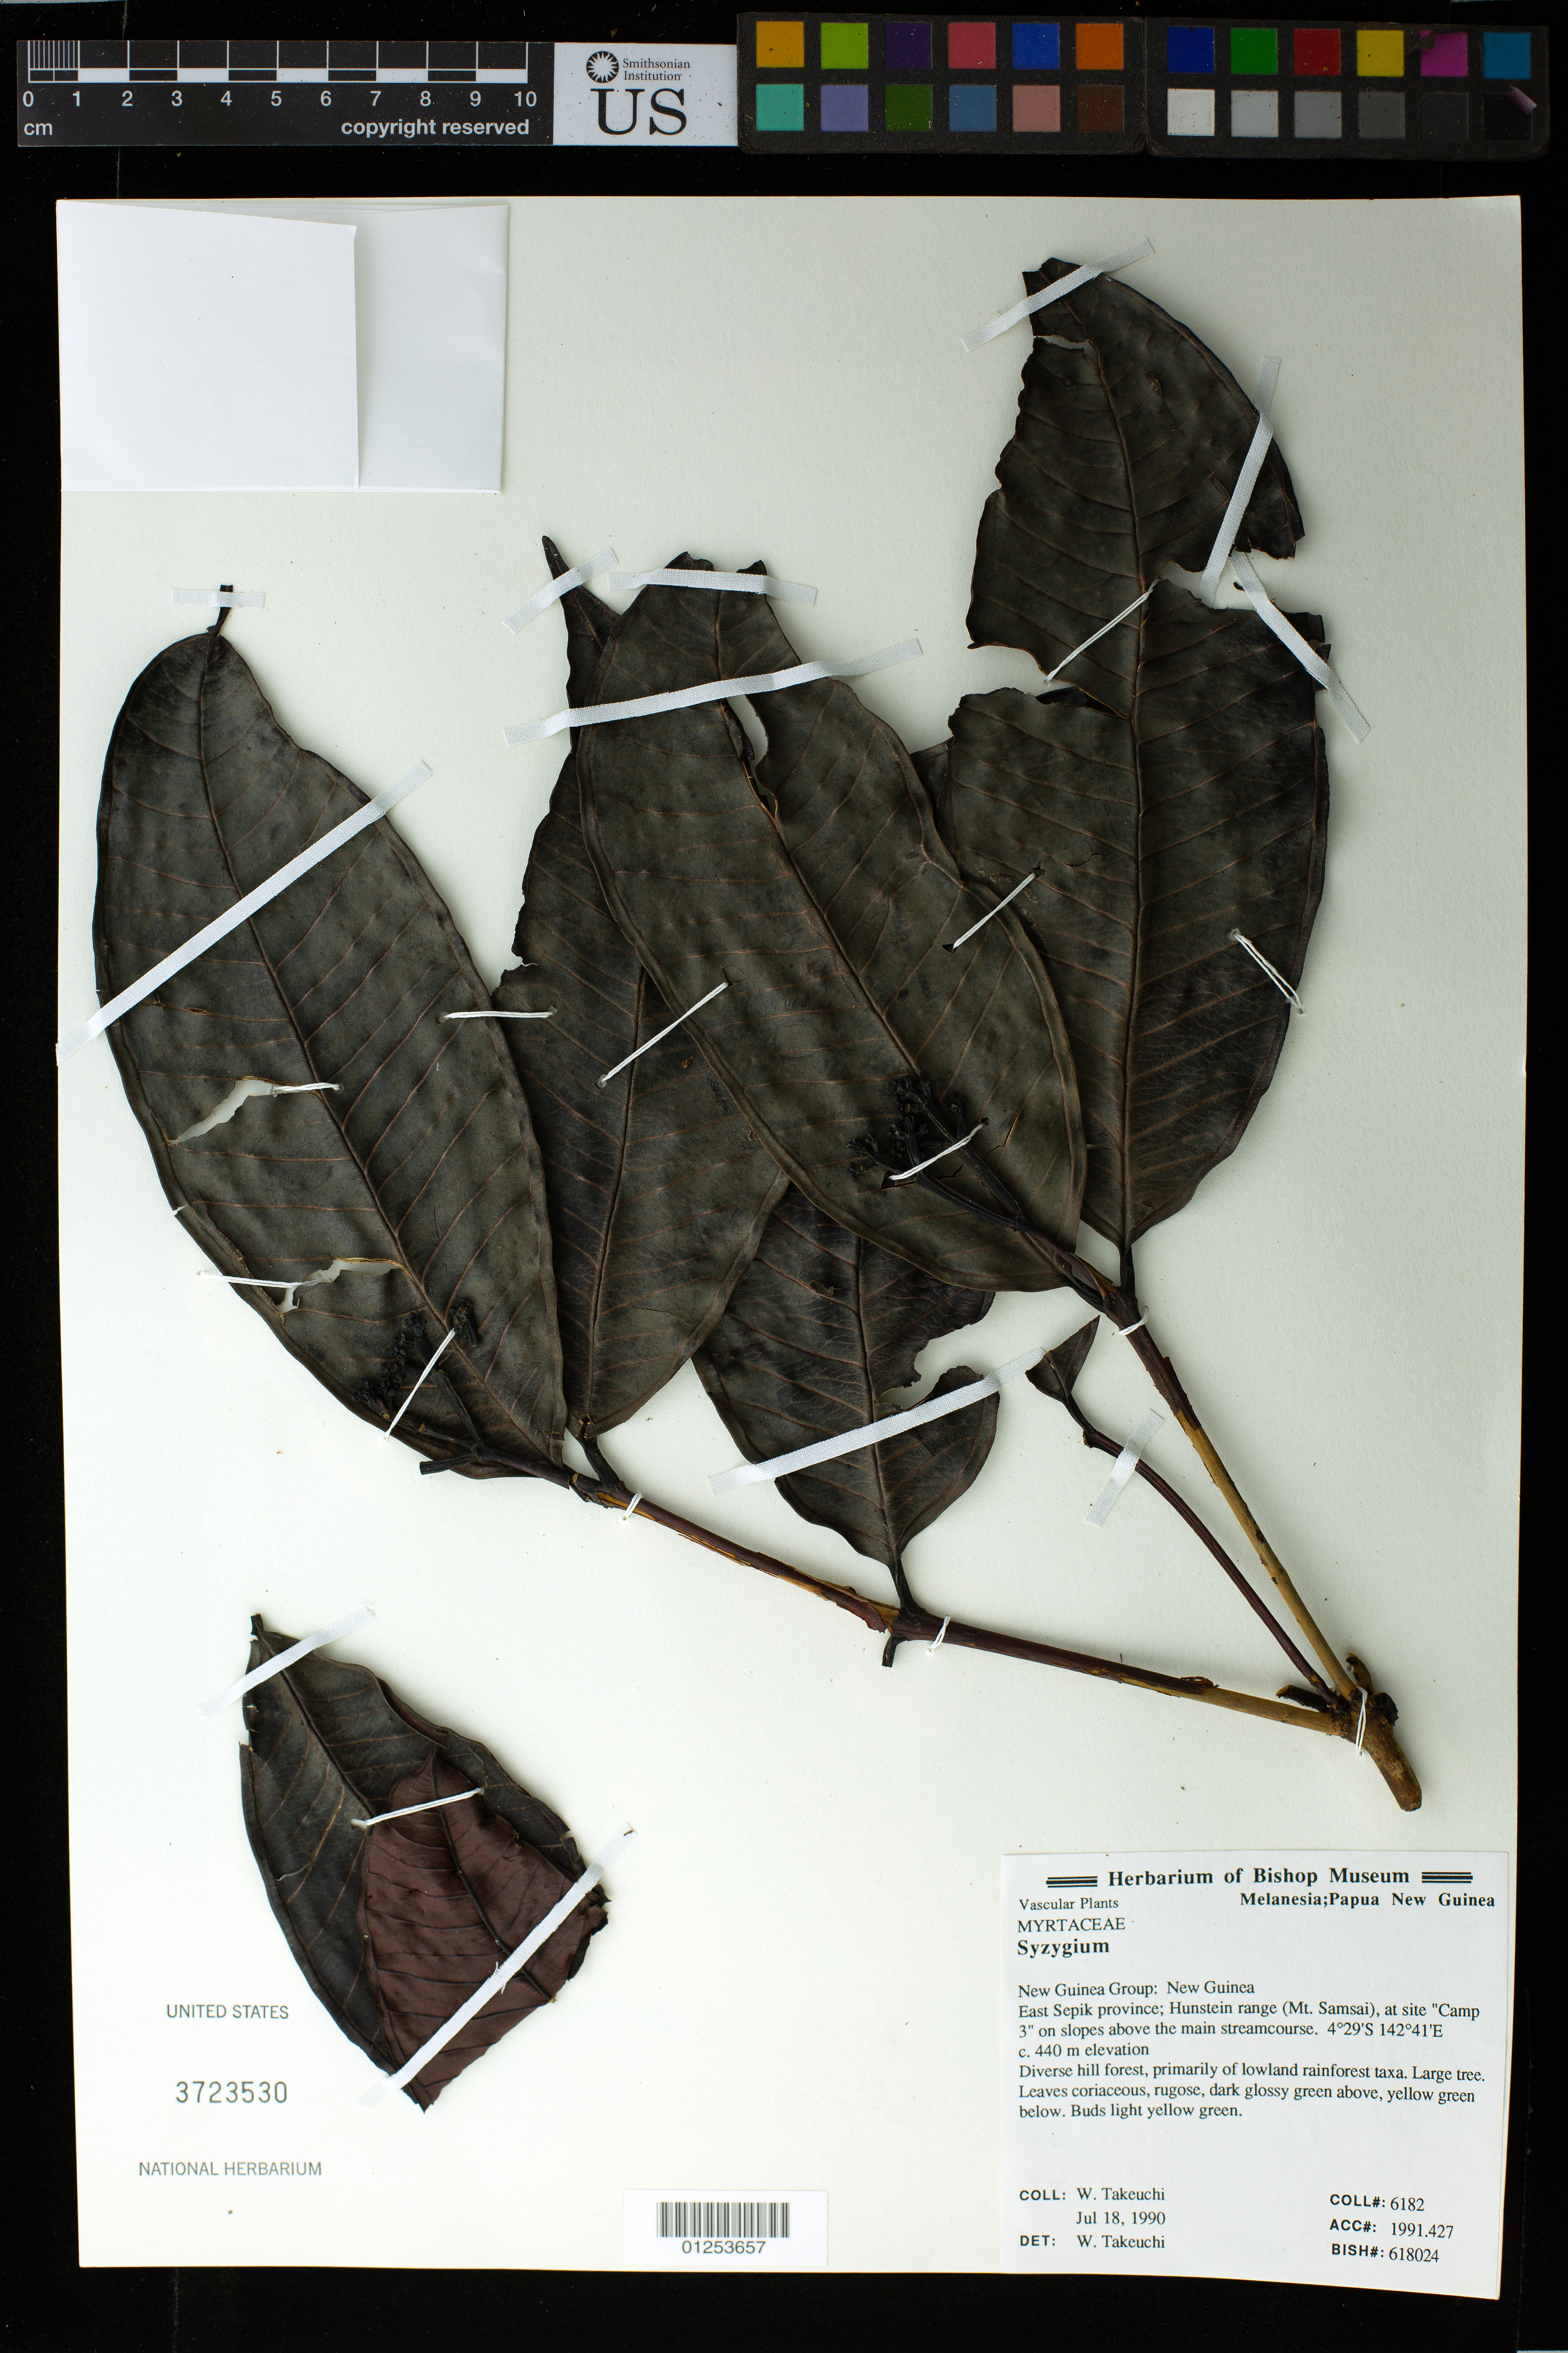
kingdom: Plantae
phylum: Tracheophyta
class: Magnoliopsida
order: Myrtales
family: Myrtaceae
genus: Syzygium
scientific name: Syzygium trivene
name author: (Ridl.) Merr. & L.M. Perry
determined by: Takeuchi, W. N.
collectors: W. Takeuchi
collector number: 6182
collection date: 1990-07-18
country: Papua New Guinea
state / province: East Sepik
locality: Hunstein range (Mt. Samsai) at site "Camp 3" on slopes above the main streamcourse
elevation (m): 440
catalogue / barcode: US 3723530